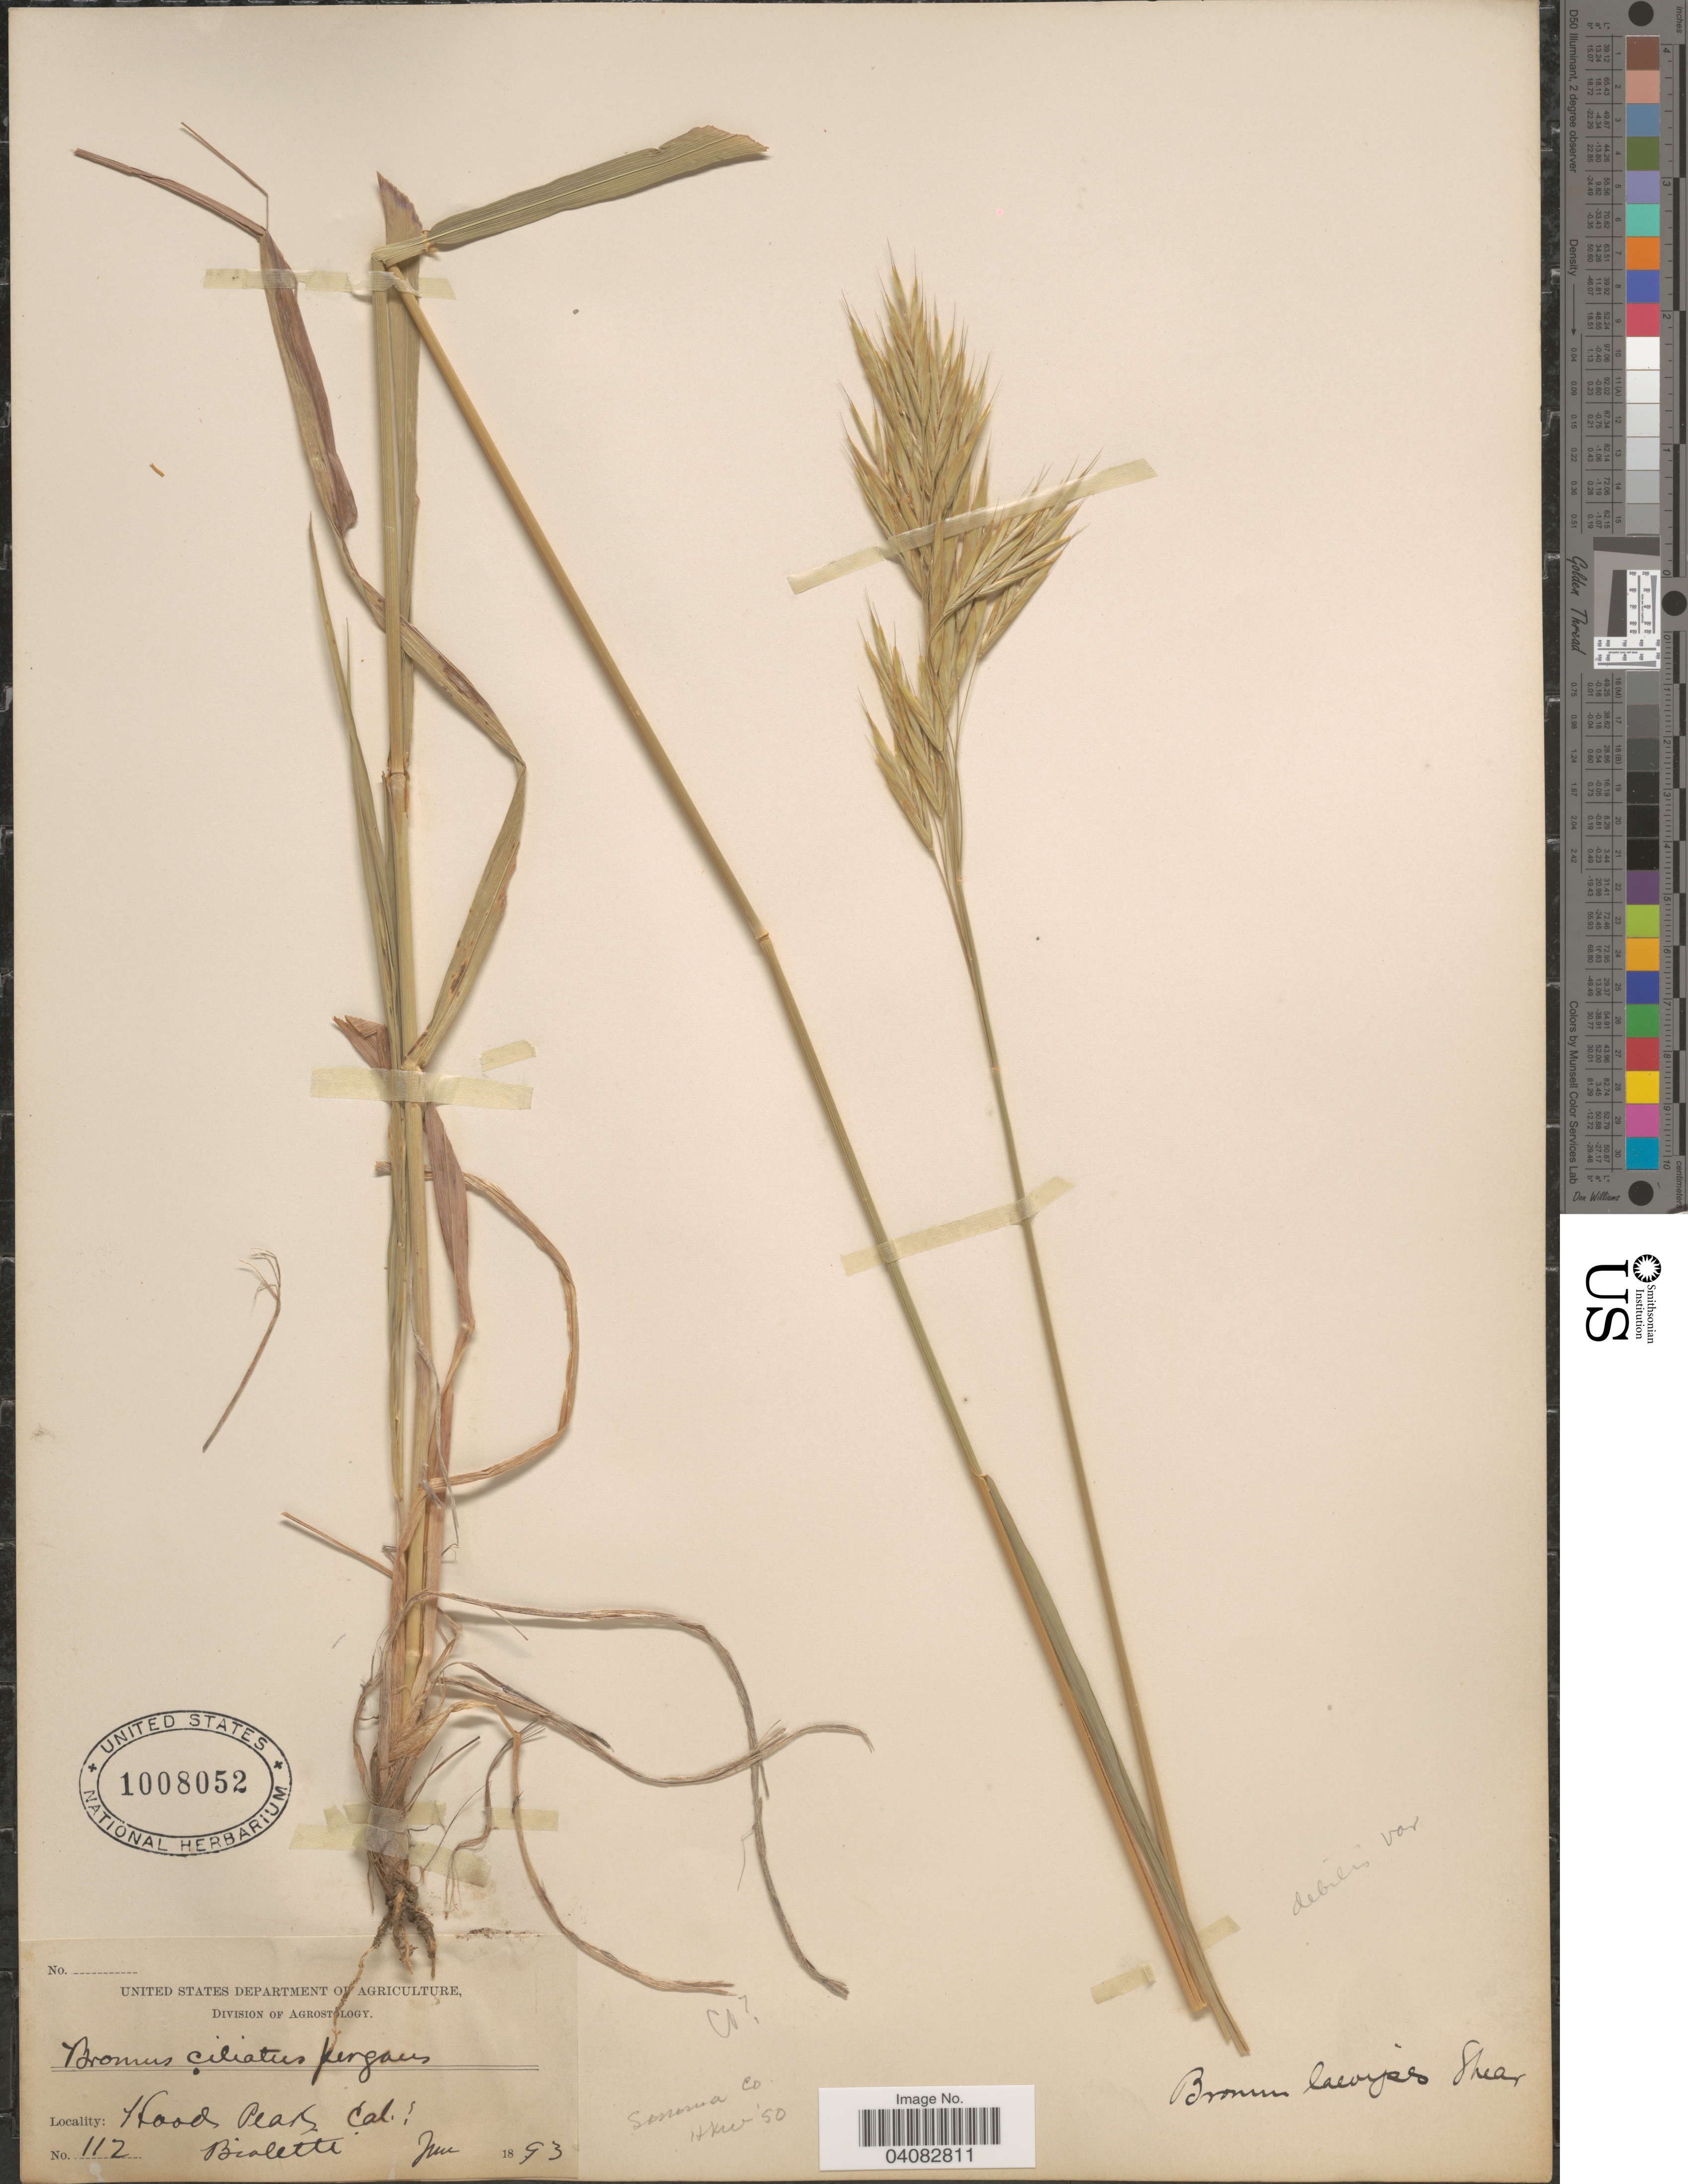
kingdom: Plantae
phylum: Tracheophyta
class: Liliopsida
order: Poales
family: Poaceae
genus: Bromus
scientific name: Bromus laevipes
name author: Shear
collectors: -- Bioletti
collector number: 112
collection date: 1893-06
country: United States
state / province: California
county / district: Sonoma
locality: Hood Peak. Sonoma Co.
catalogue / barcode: US 1008052